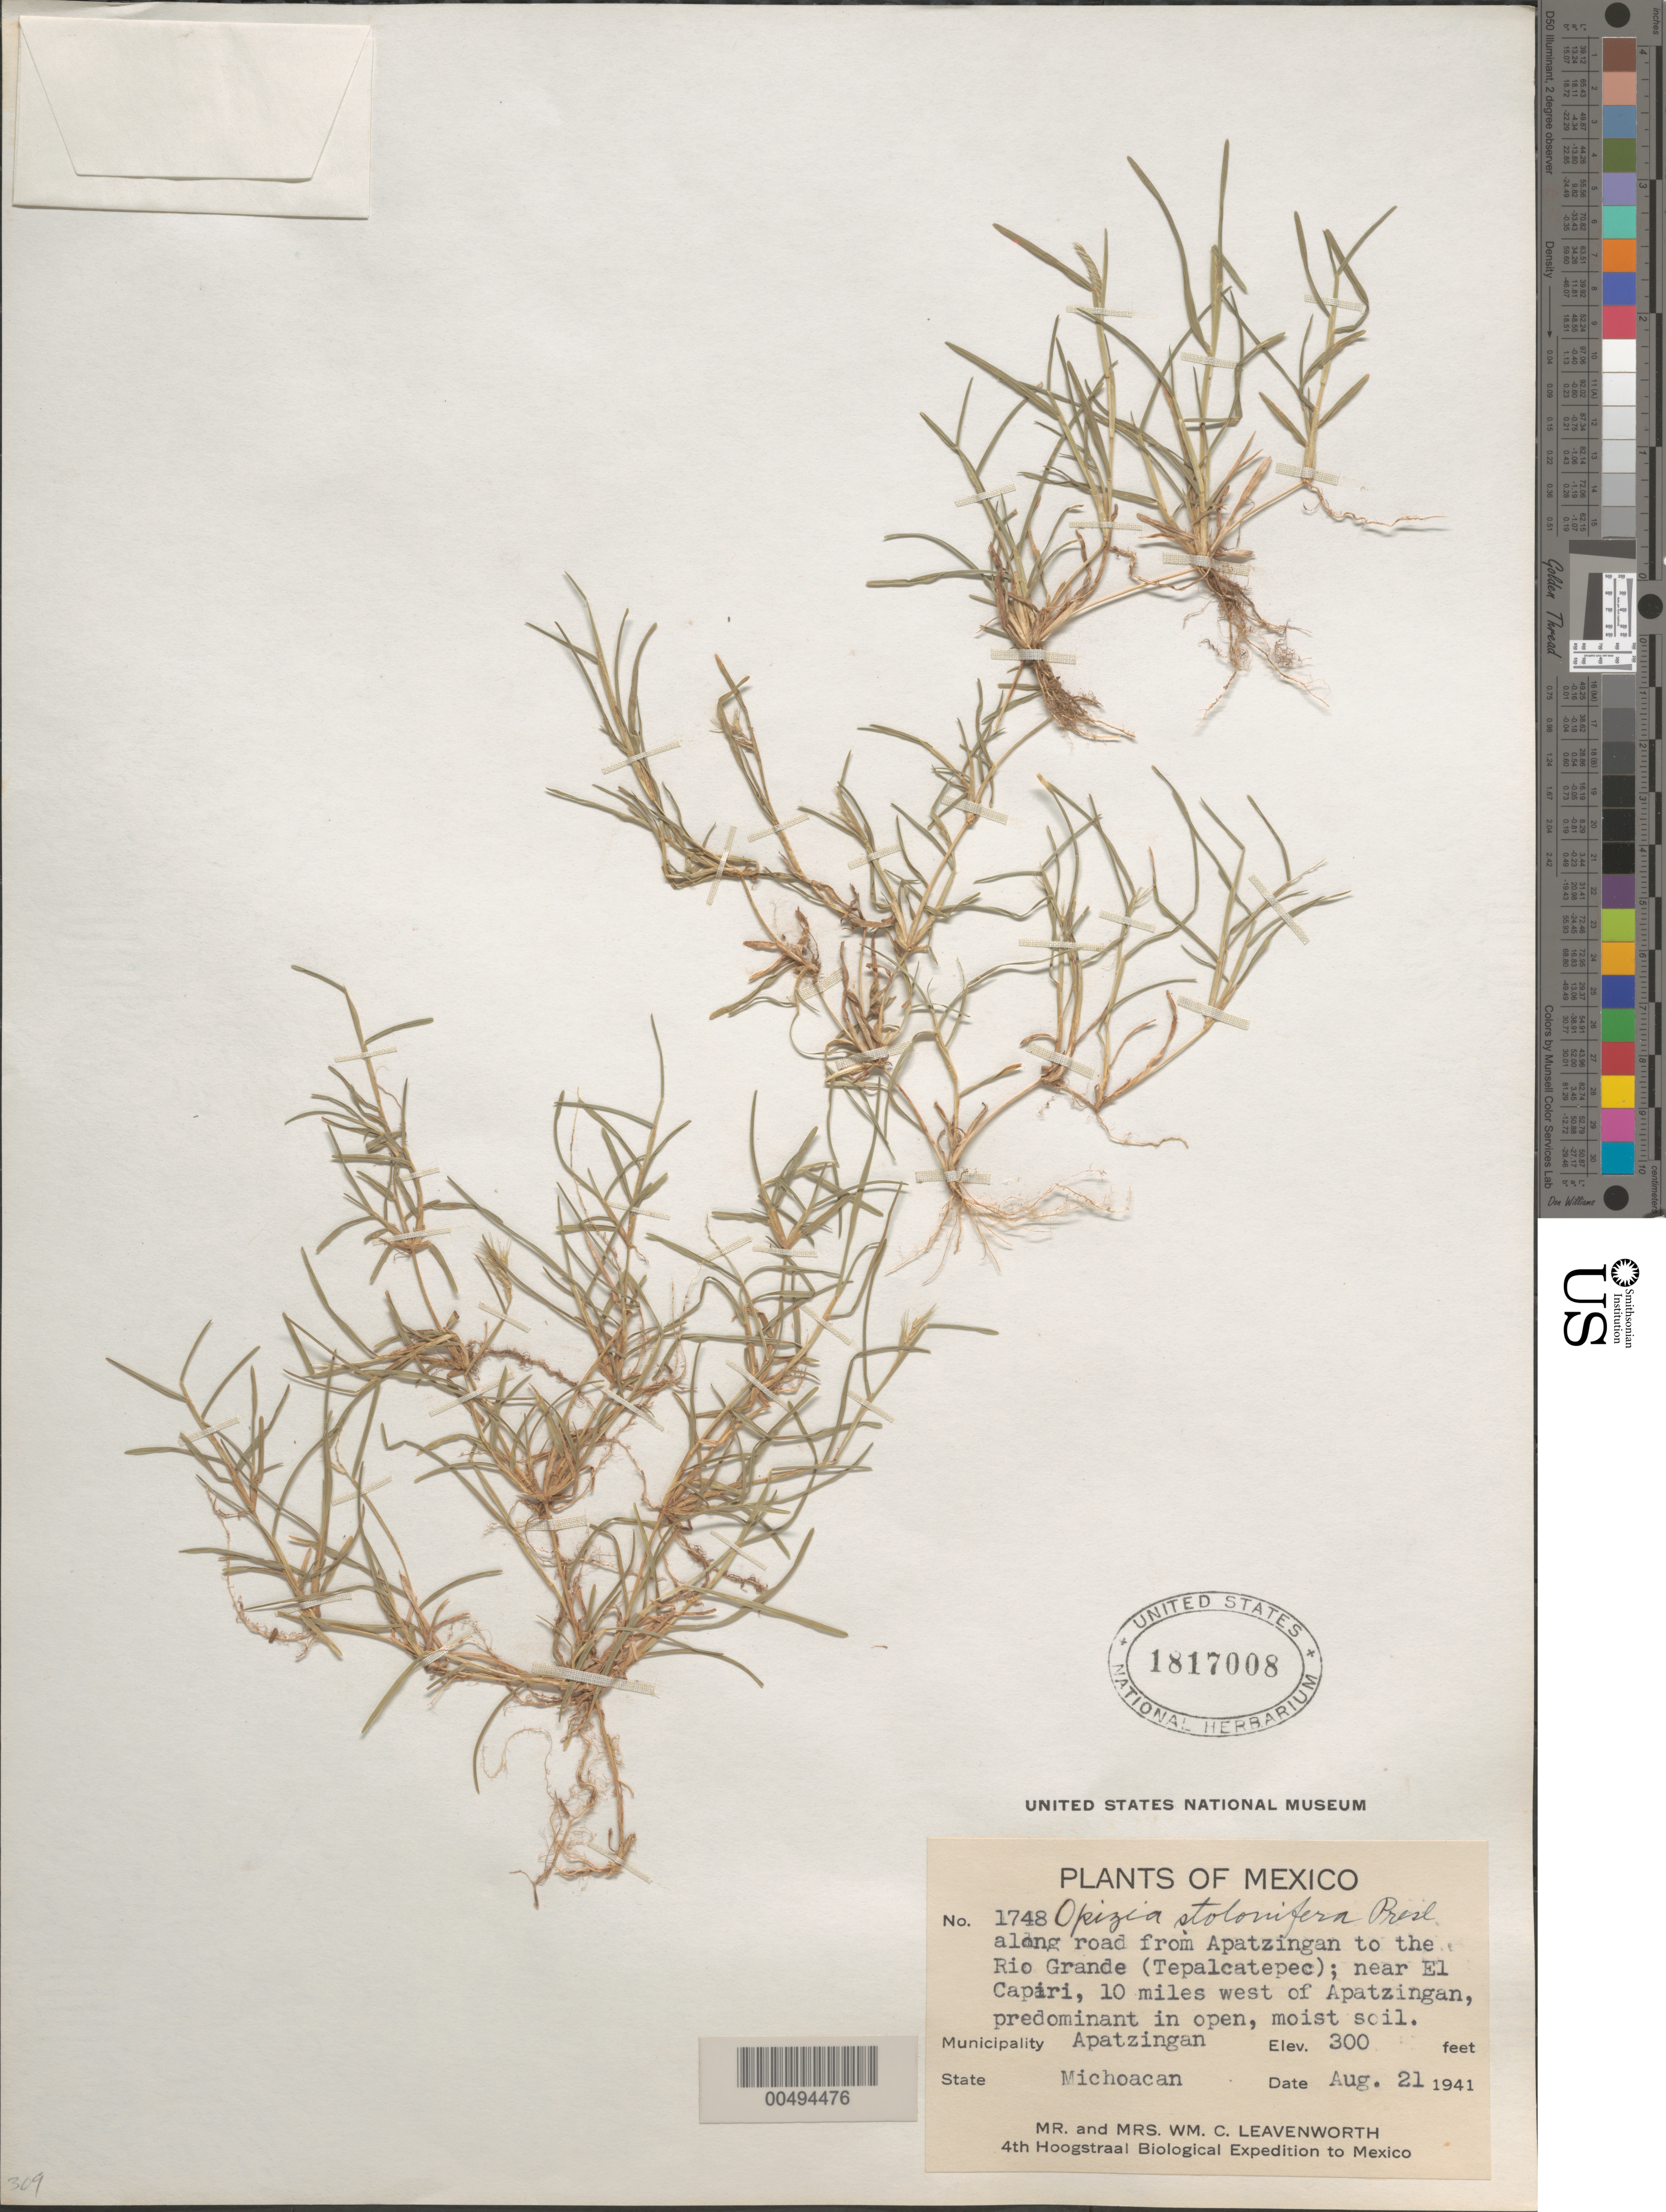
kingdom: Plantae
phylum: Tracheophyta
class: Liliopsida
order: Poales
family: Poaceae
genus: Opizia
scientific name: Opizia stolonifera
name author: J. Presl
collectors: W. C. Leavenworth & Mrs. W. C. Leavenworth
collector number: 1748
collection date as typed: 21 Aug 1941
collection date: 1941-08-21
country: Mexico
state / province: Michoacán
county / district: Apatzingán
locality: Along rd from Apatzingan to the Rio Grande (Tepalcatepec), near El Capiri, 10 mi W of Apatzingan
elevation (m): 91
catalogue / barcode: US 1817008